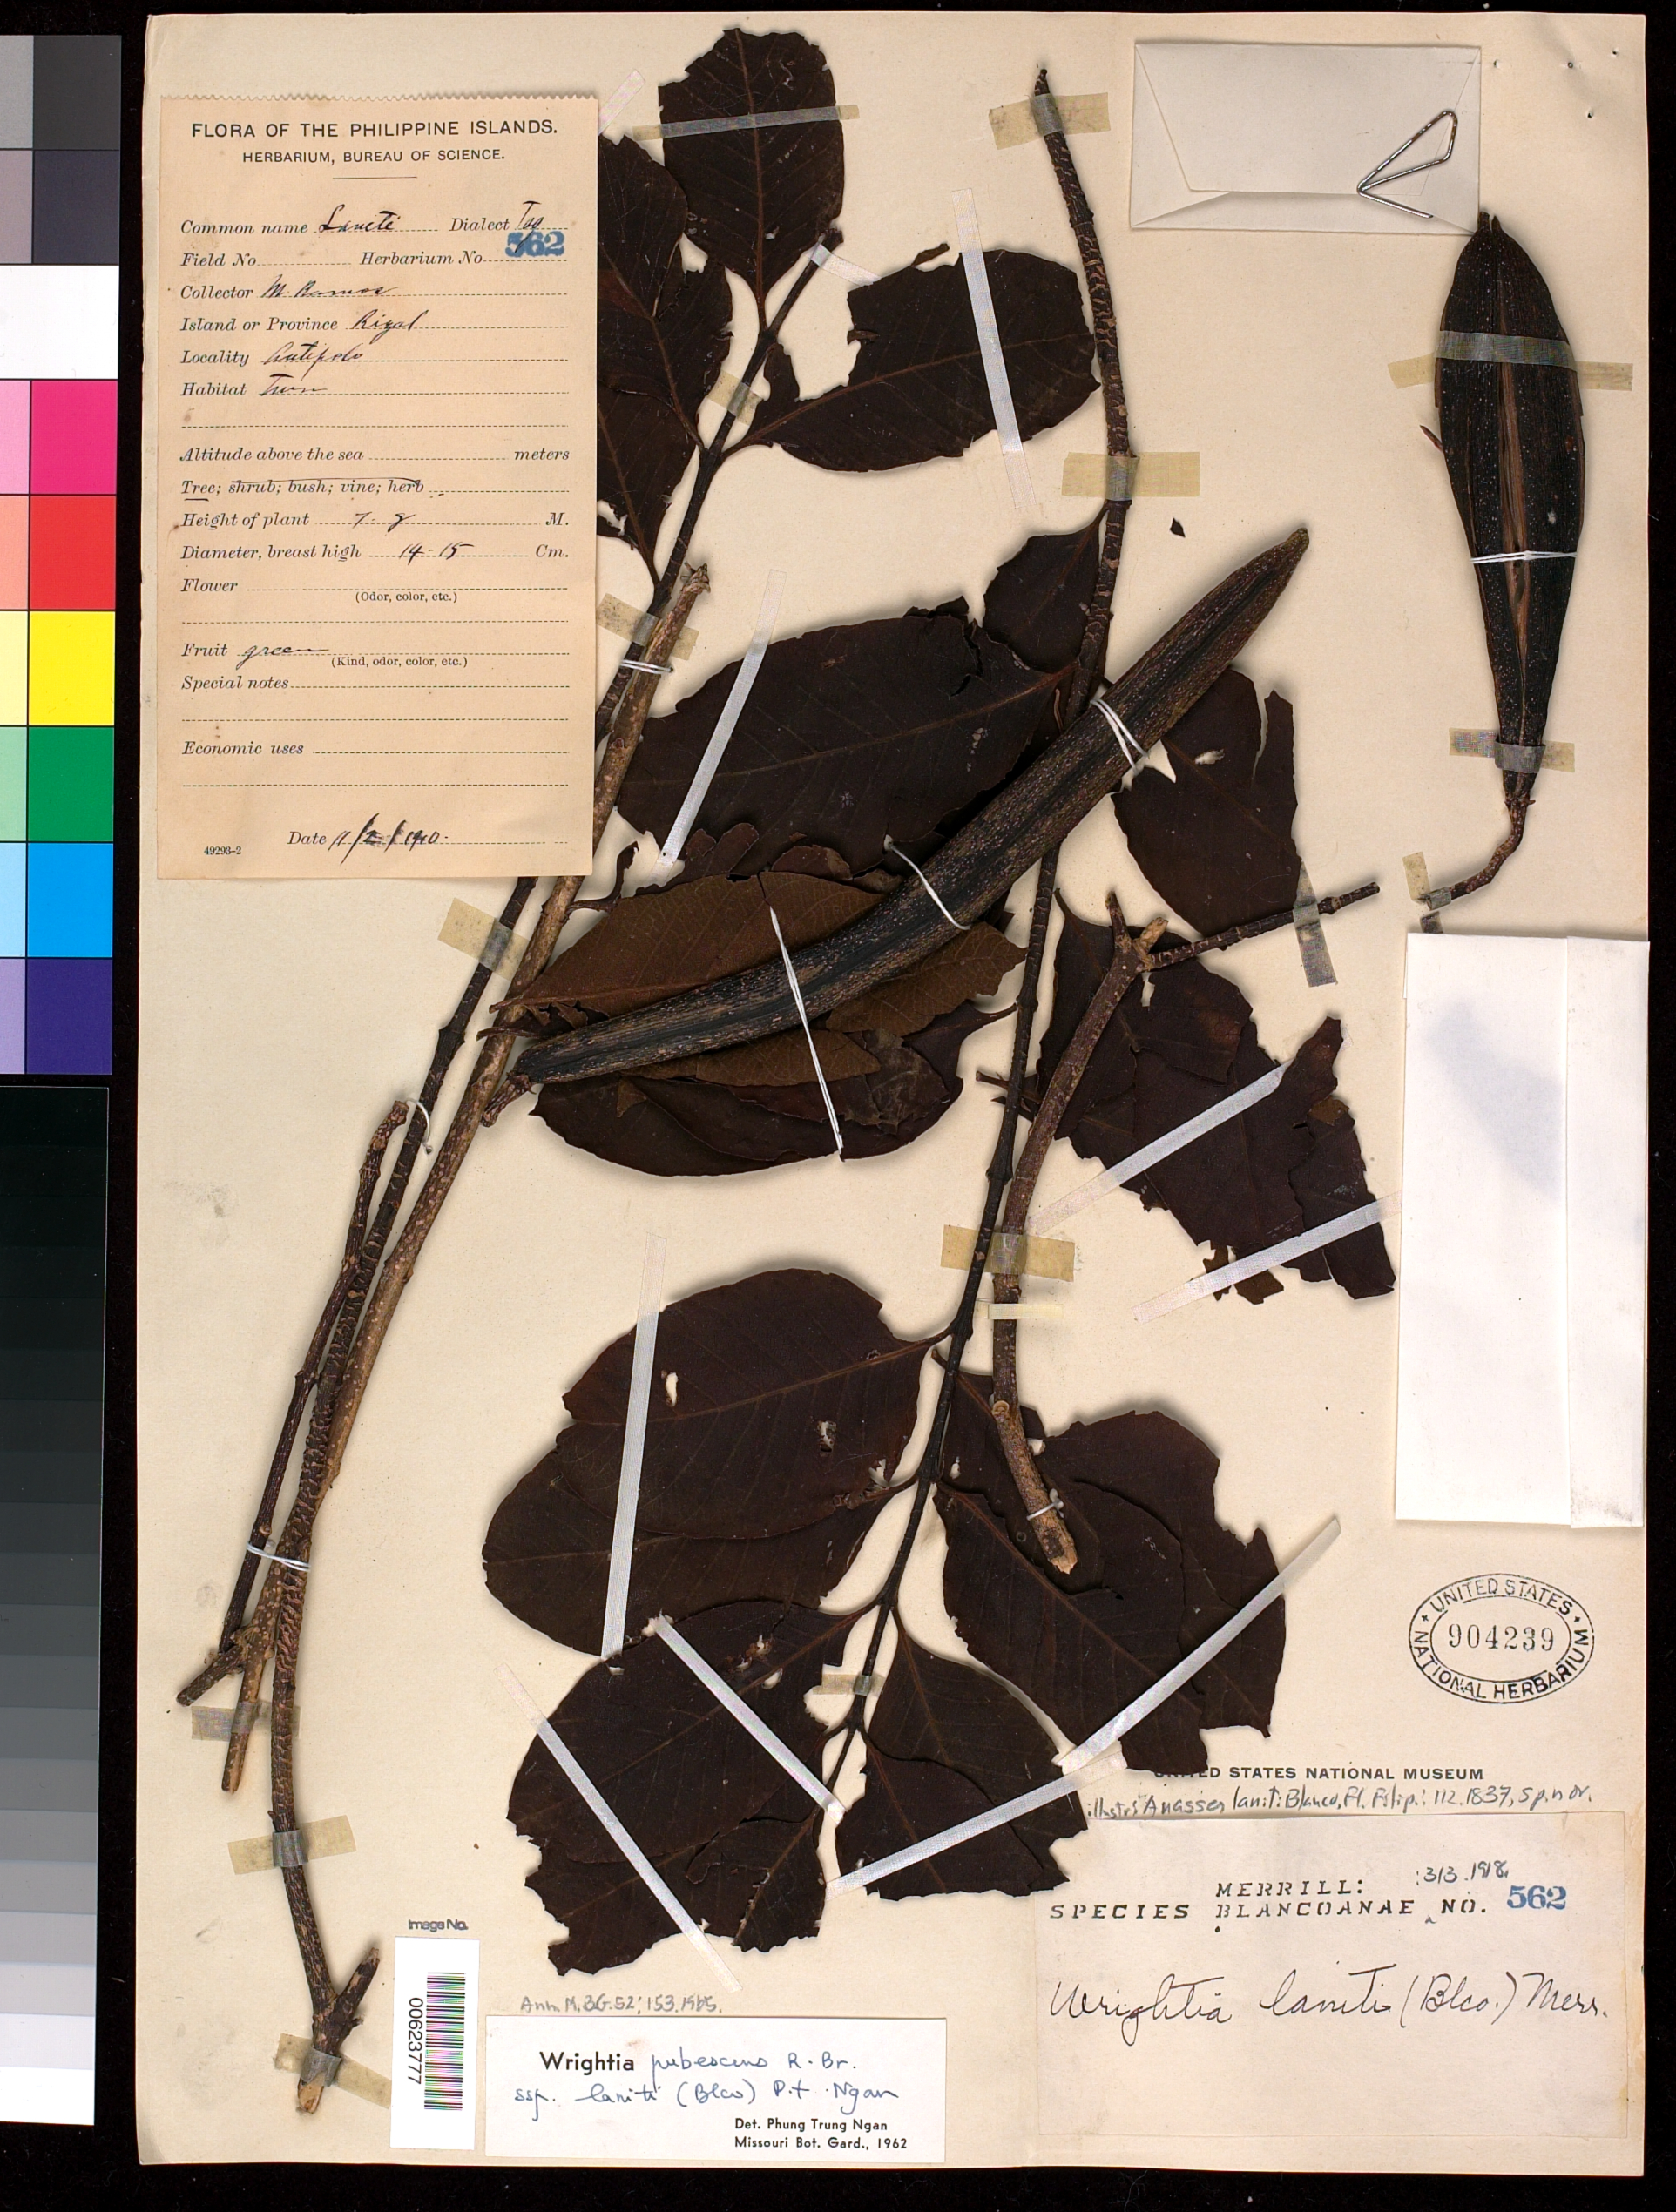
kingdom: Plantae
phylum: Tracheophyta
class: Magnoliopsida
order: Gentianales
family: Loganiaceae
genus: Anasser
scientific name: Anasser laniti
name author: Blanco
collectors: M. Ramos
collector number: Sp. Blancoan. 0562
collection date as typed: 02 Nov 1910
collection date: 1910-11-02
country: Philippines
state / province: Calabarzon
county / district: Rizal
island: Luzon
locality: Antipolo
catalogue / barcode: US 904239